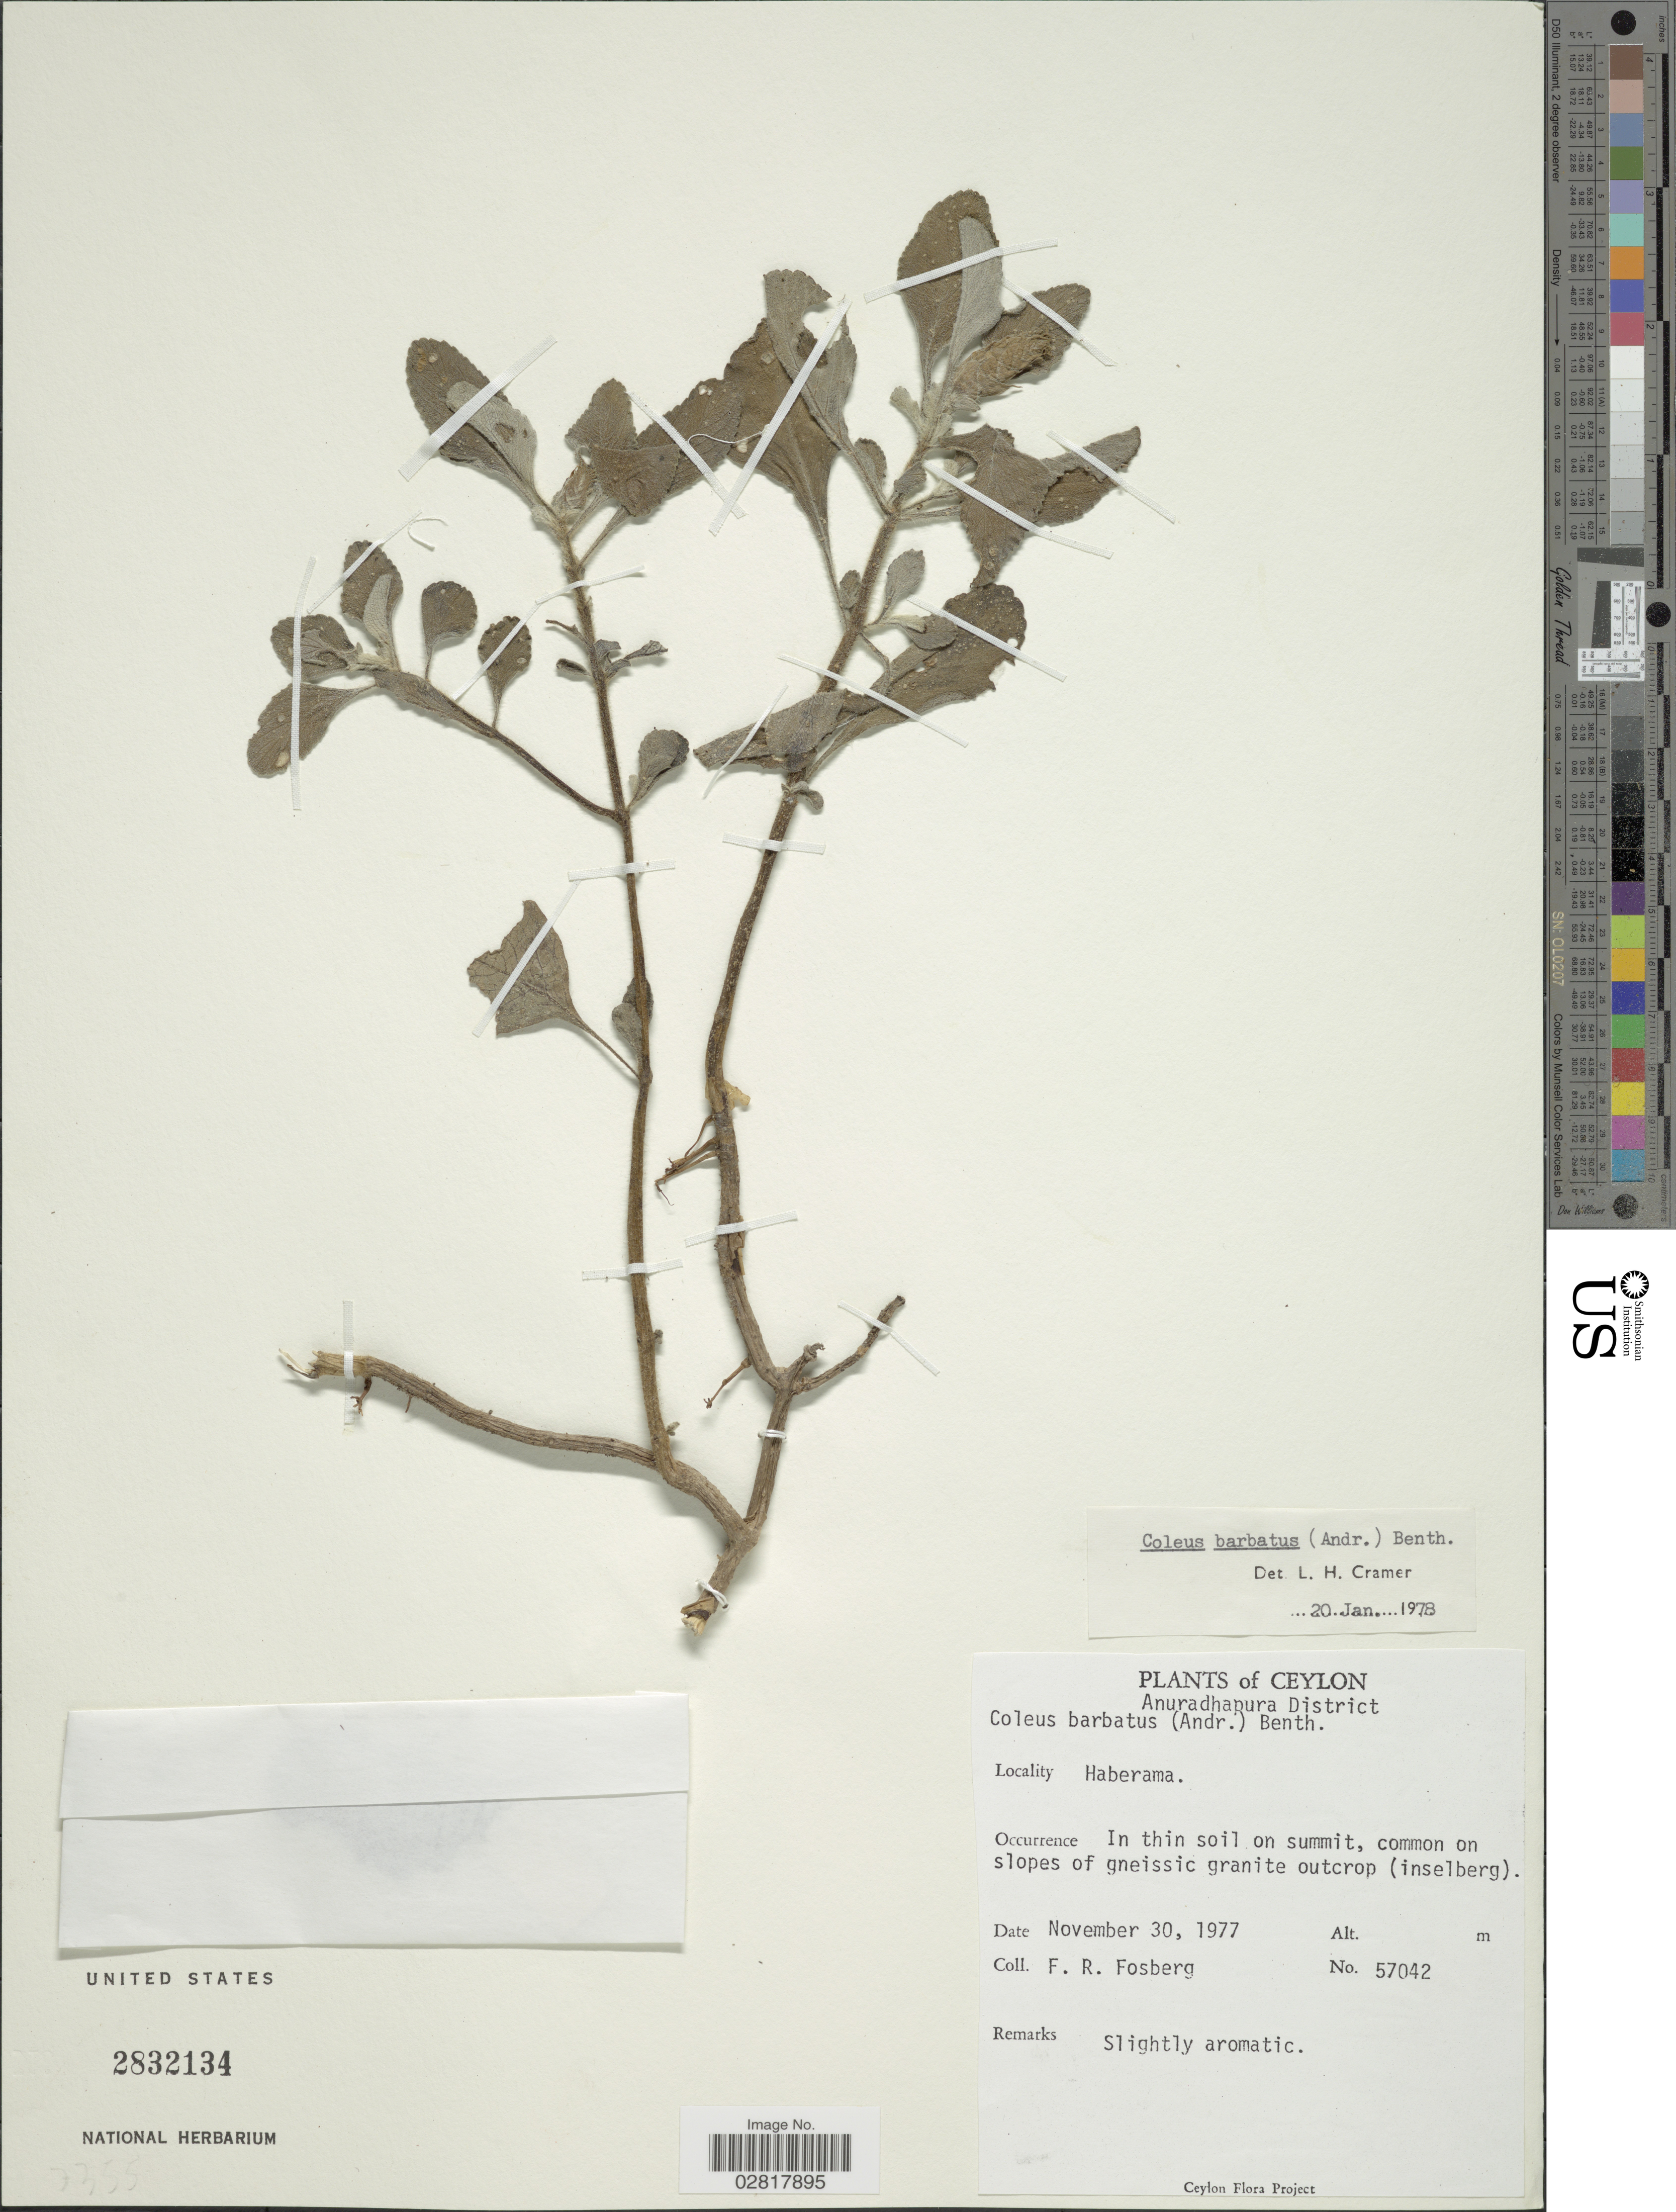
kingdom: Plantae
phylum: Tracheophyta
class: Magnoliopsida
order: Lamiales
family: Lamiaceae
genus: Plectranthus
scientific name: Plectranthus barbatus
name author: Andrews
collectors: F. R. Fosberg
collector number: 57042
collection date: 1977-11-30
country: Sri Lanka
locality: Ceylon. Anuradhapura District. Haberama.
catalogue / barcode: US 2832134